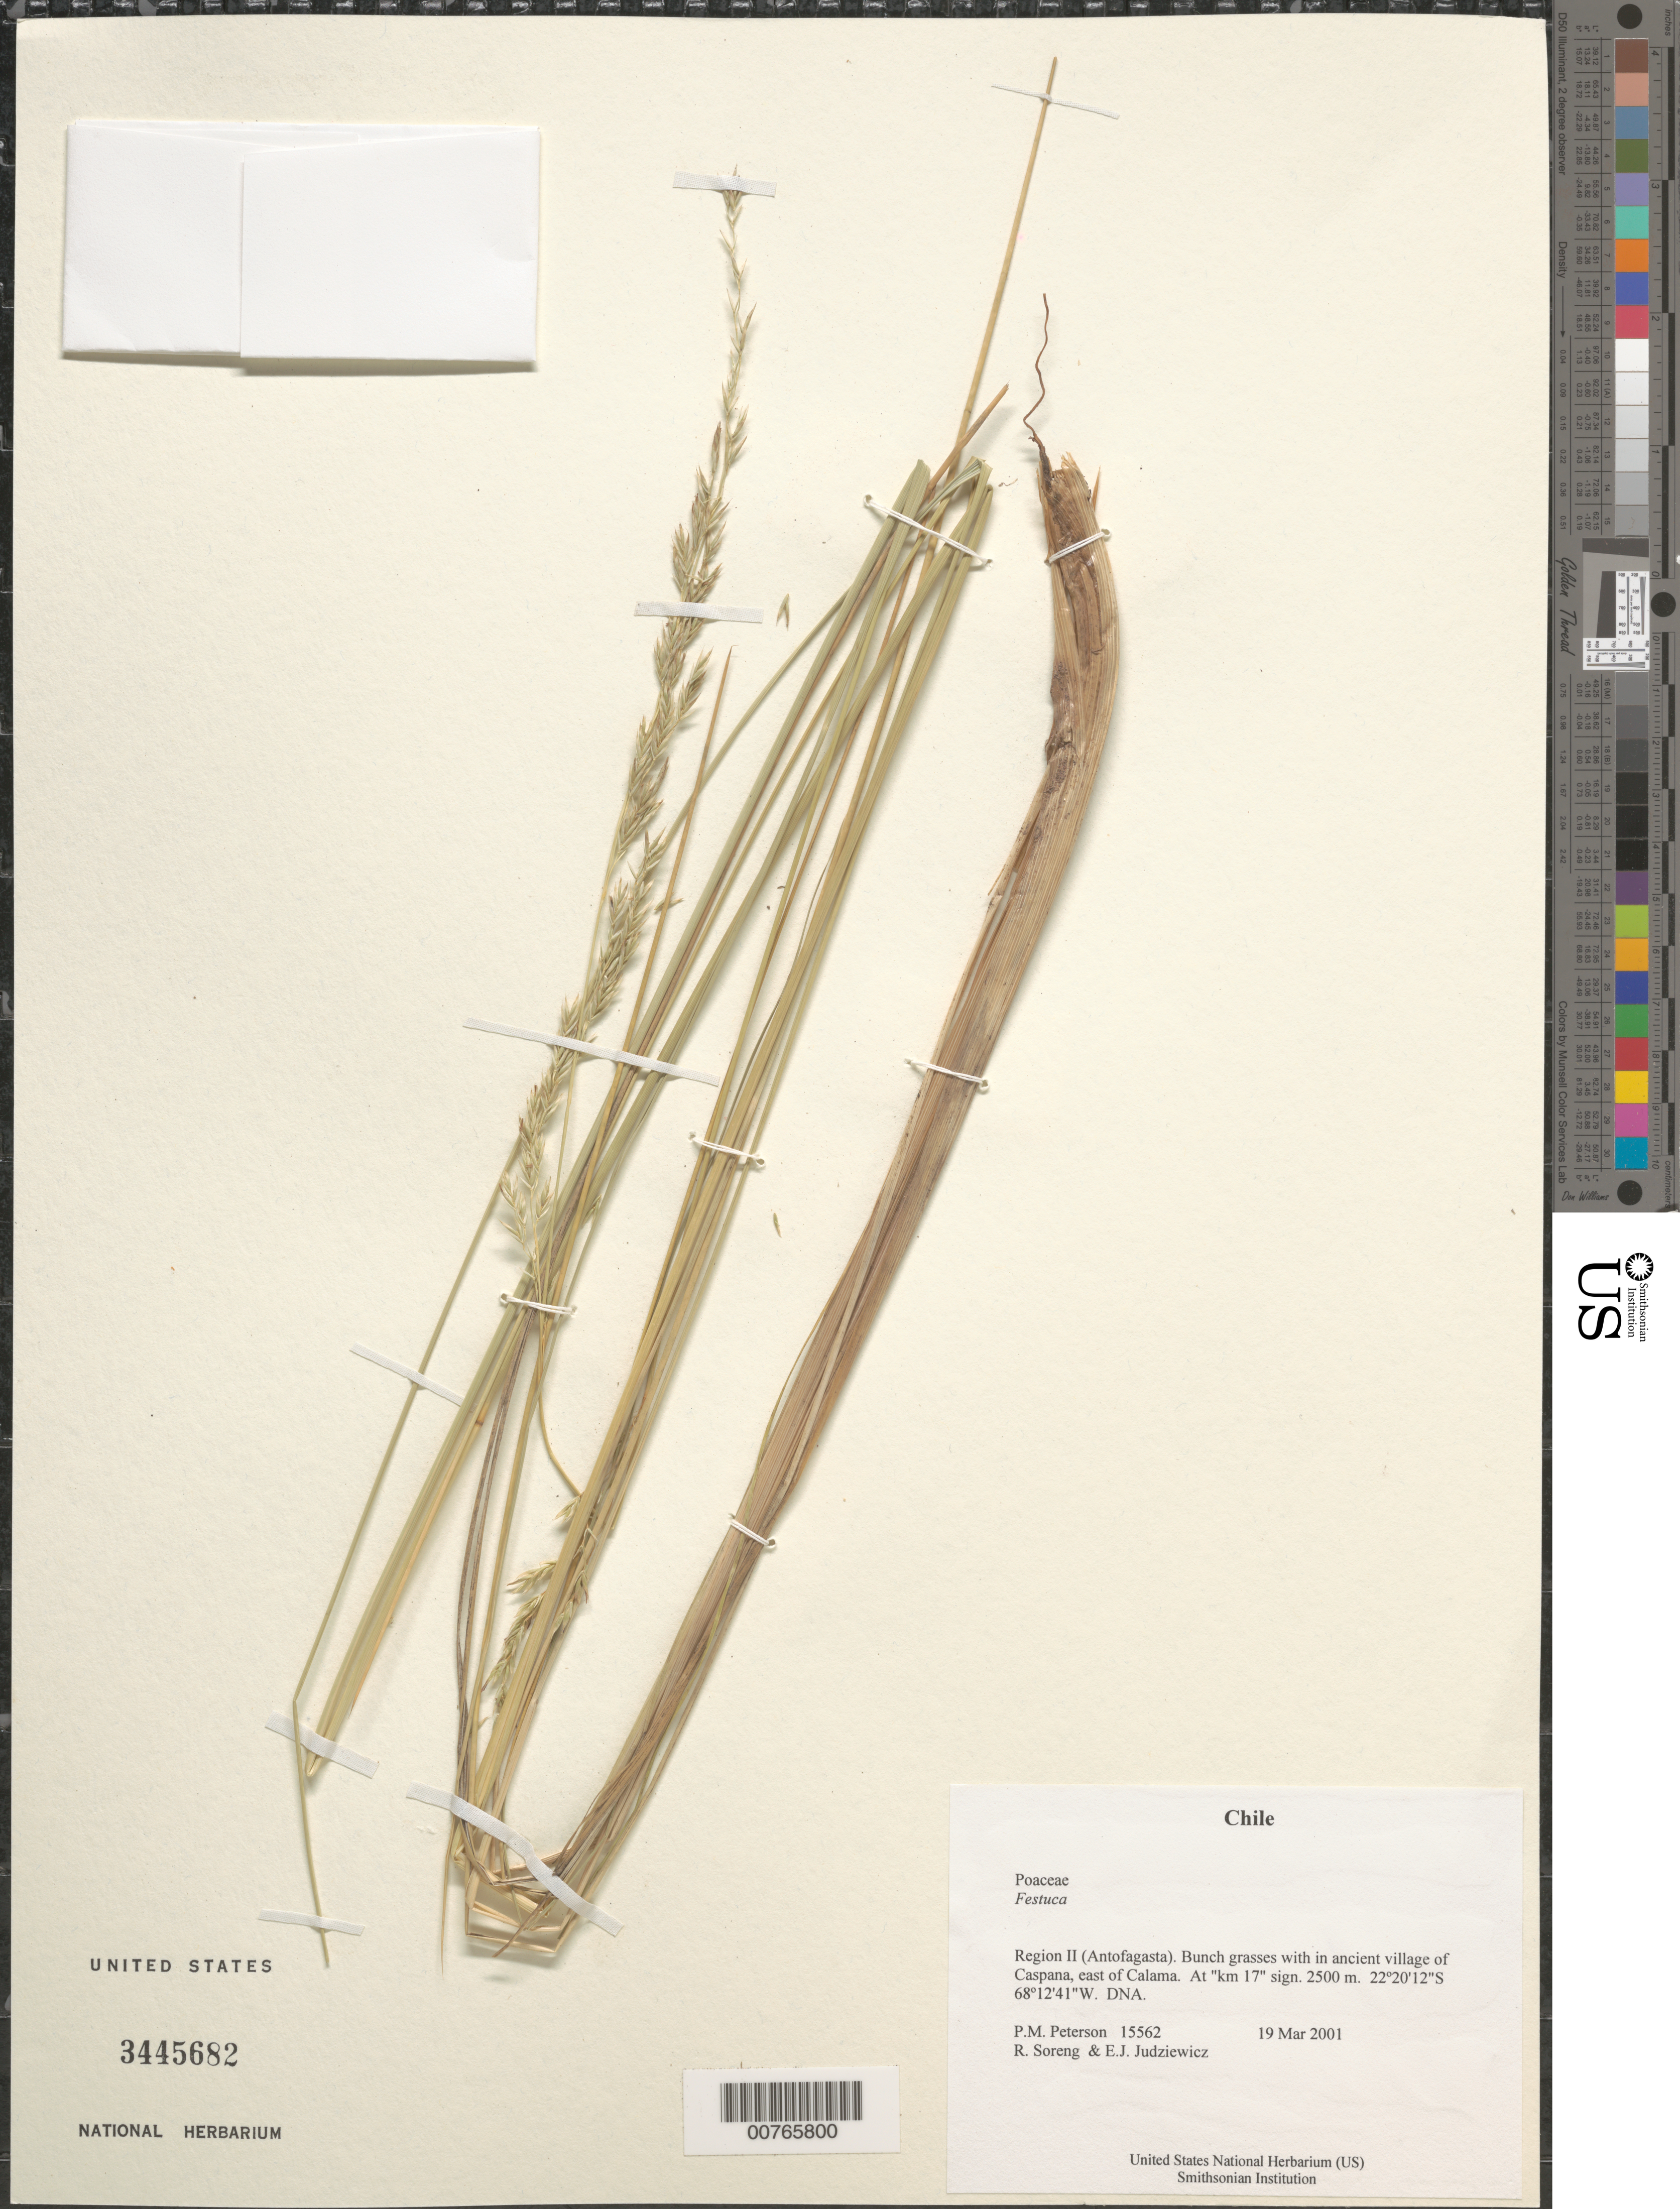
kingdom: Plantae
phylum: Tracheophyta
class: Liliopsida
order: Poales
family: Poaceae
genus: Festuca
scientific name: Festuca sp.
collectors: P. M. Peterson, R. J. Soreng & E. J. Judziewicz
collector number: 15562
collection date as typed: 19 Mar 2001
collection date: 2001-03-19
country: Chile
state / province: Antofagasta (II)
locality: Bunch grasses with in ancient village of Caspana, east of Calama. At "km 17" sign.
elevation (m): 2500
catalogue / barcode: US 3445682